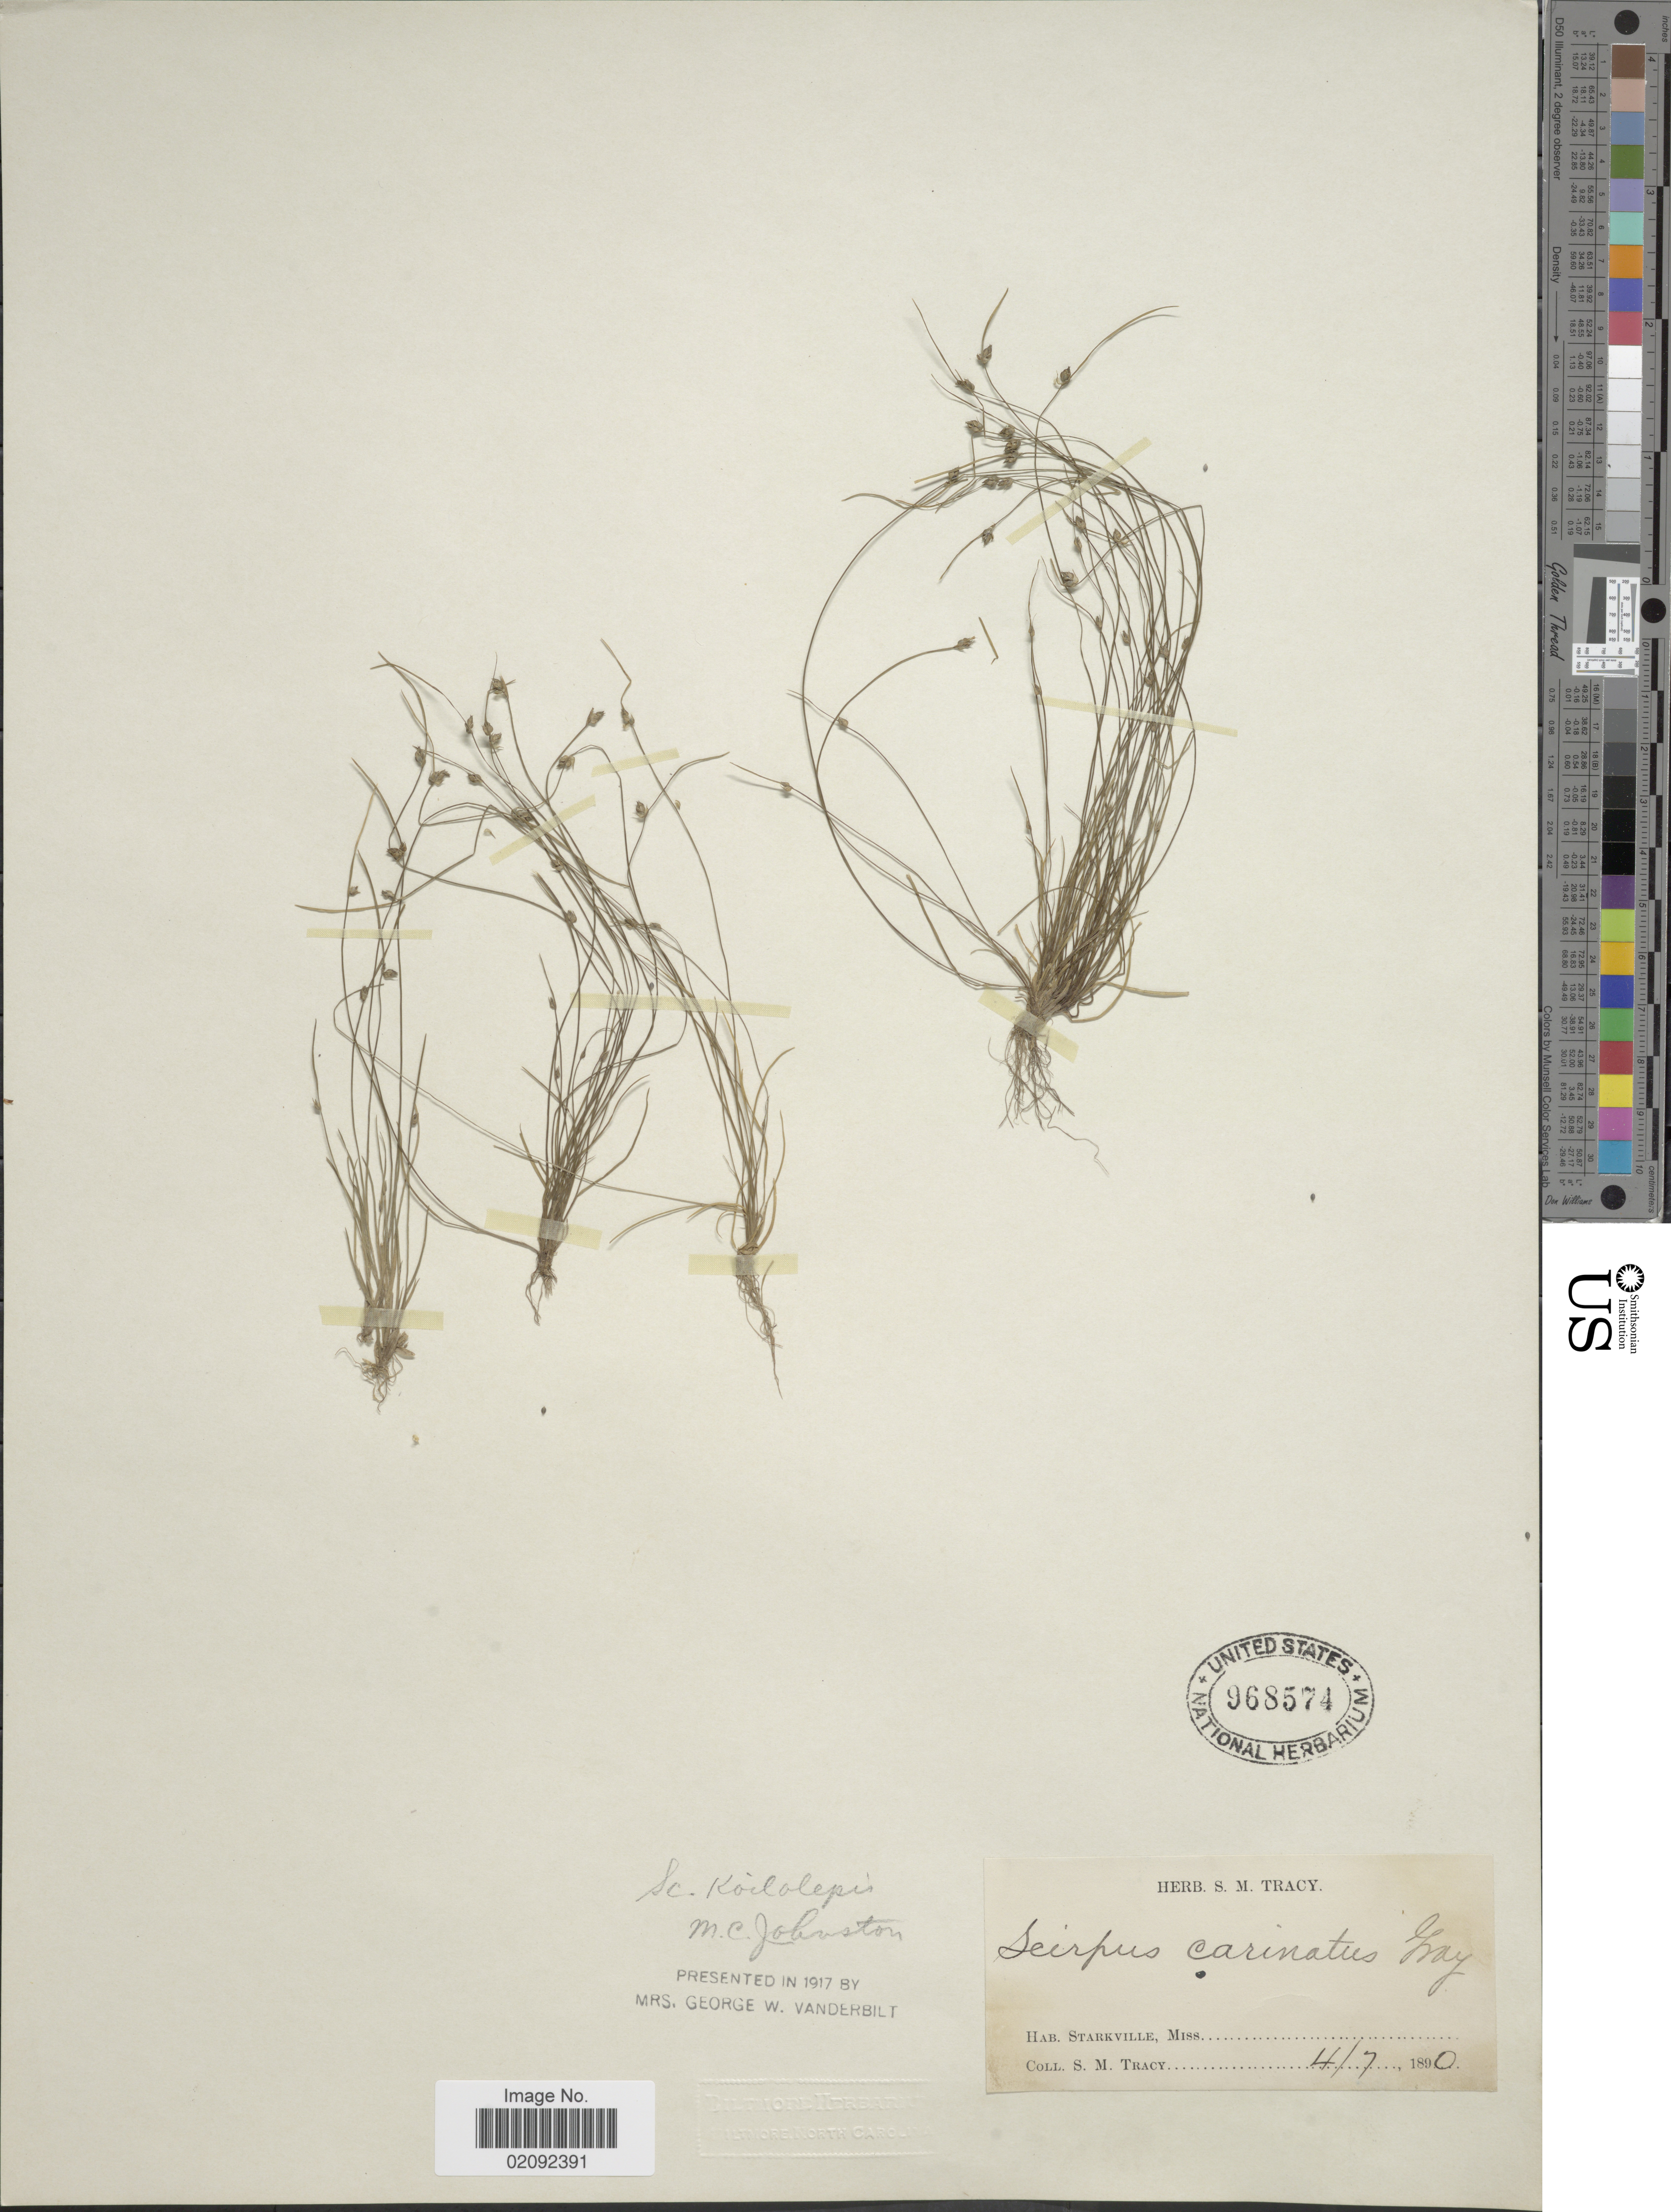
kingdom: Plantae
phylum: Tracheophyta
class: Liliopsida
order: Poales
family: Cyperaceae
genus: Isolepis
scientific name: Isolepis carinata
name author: Hook. & Arn. ex Torr.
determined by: Strong, M. T., (US), Smithsonian Institution - National Museum of Natural History (UNITED STATES)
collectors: S. M. Tracy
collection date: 1890-07-04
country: United States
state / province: Mississippi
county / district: Oktibbeha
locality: Starkville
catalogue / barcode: US 968574